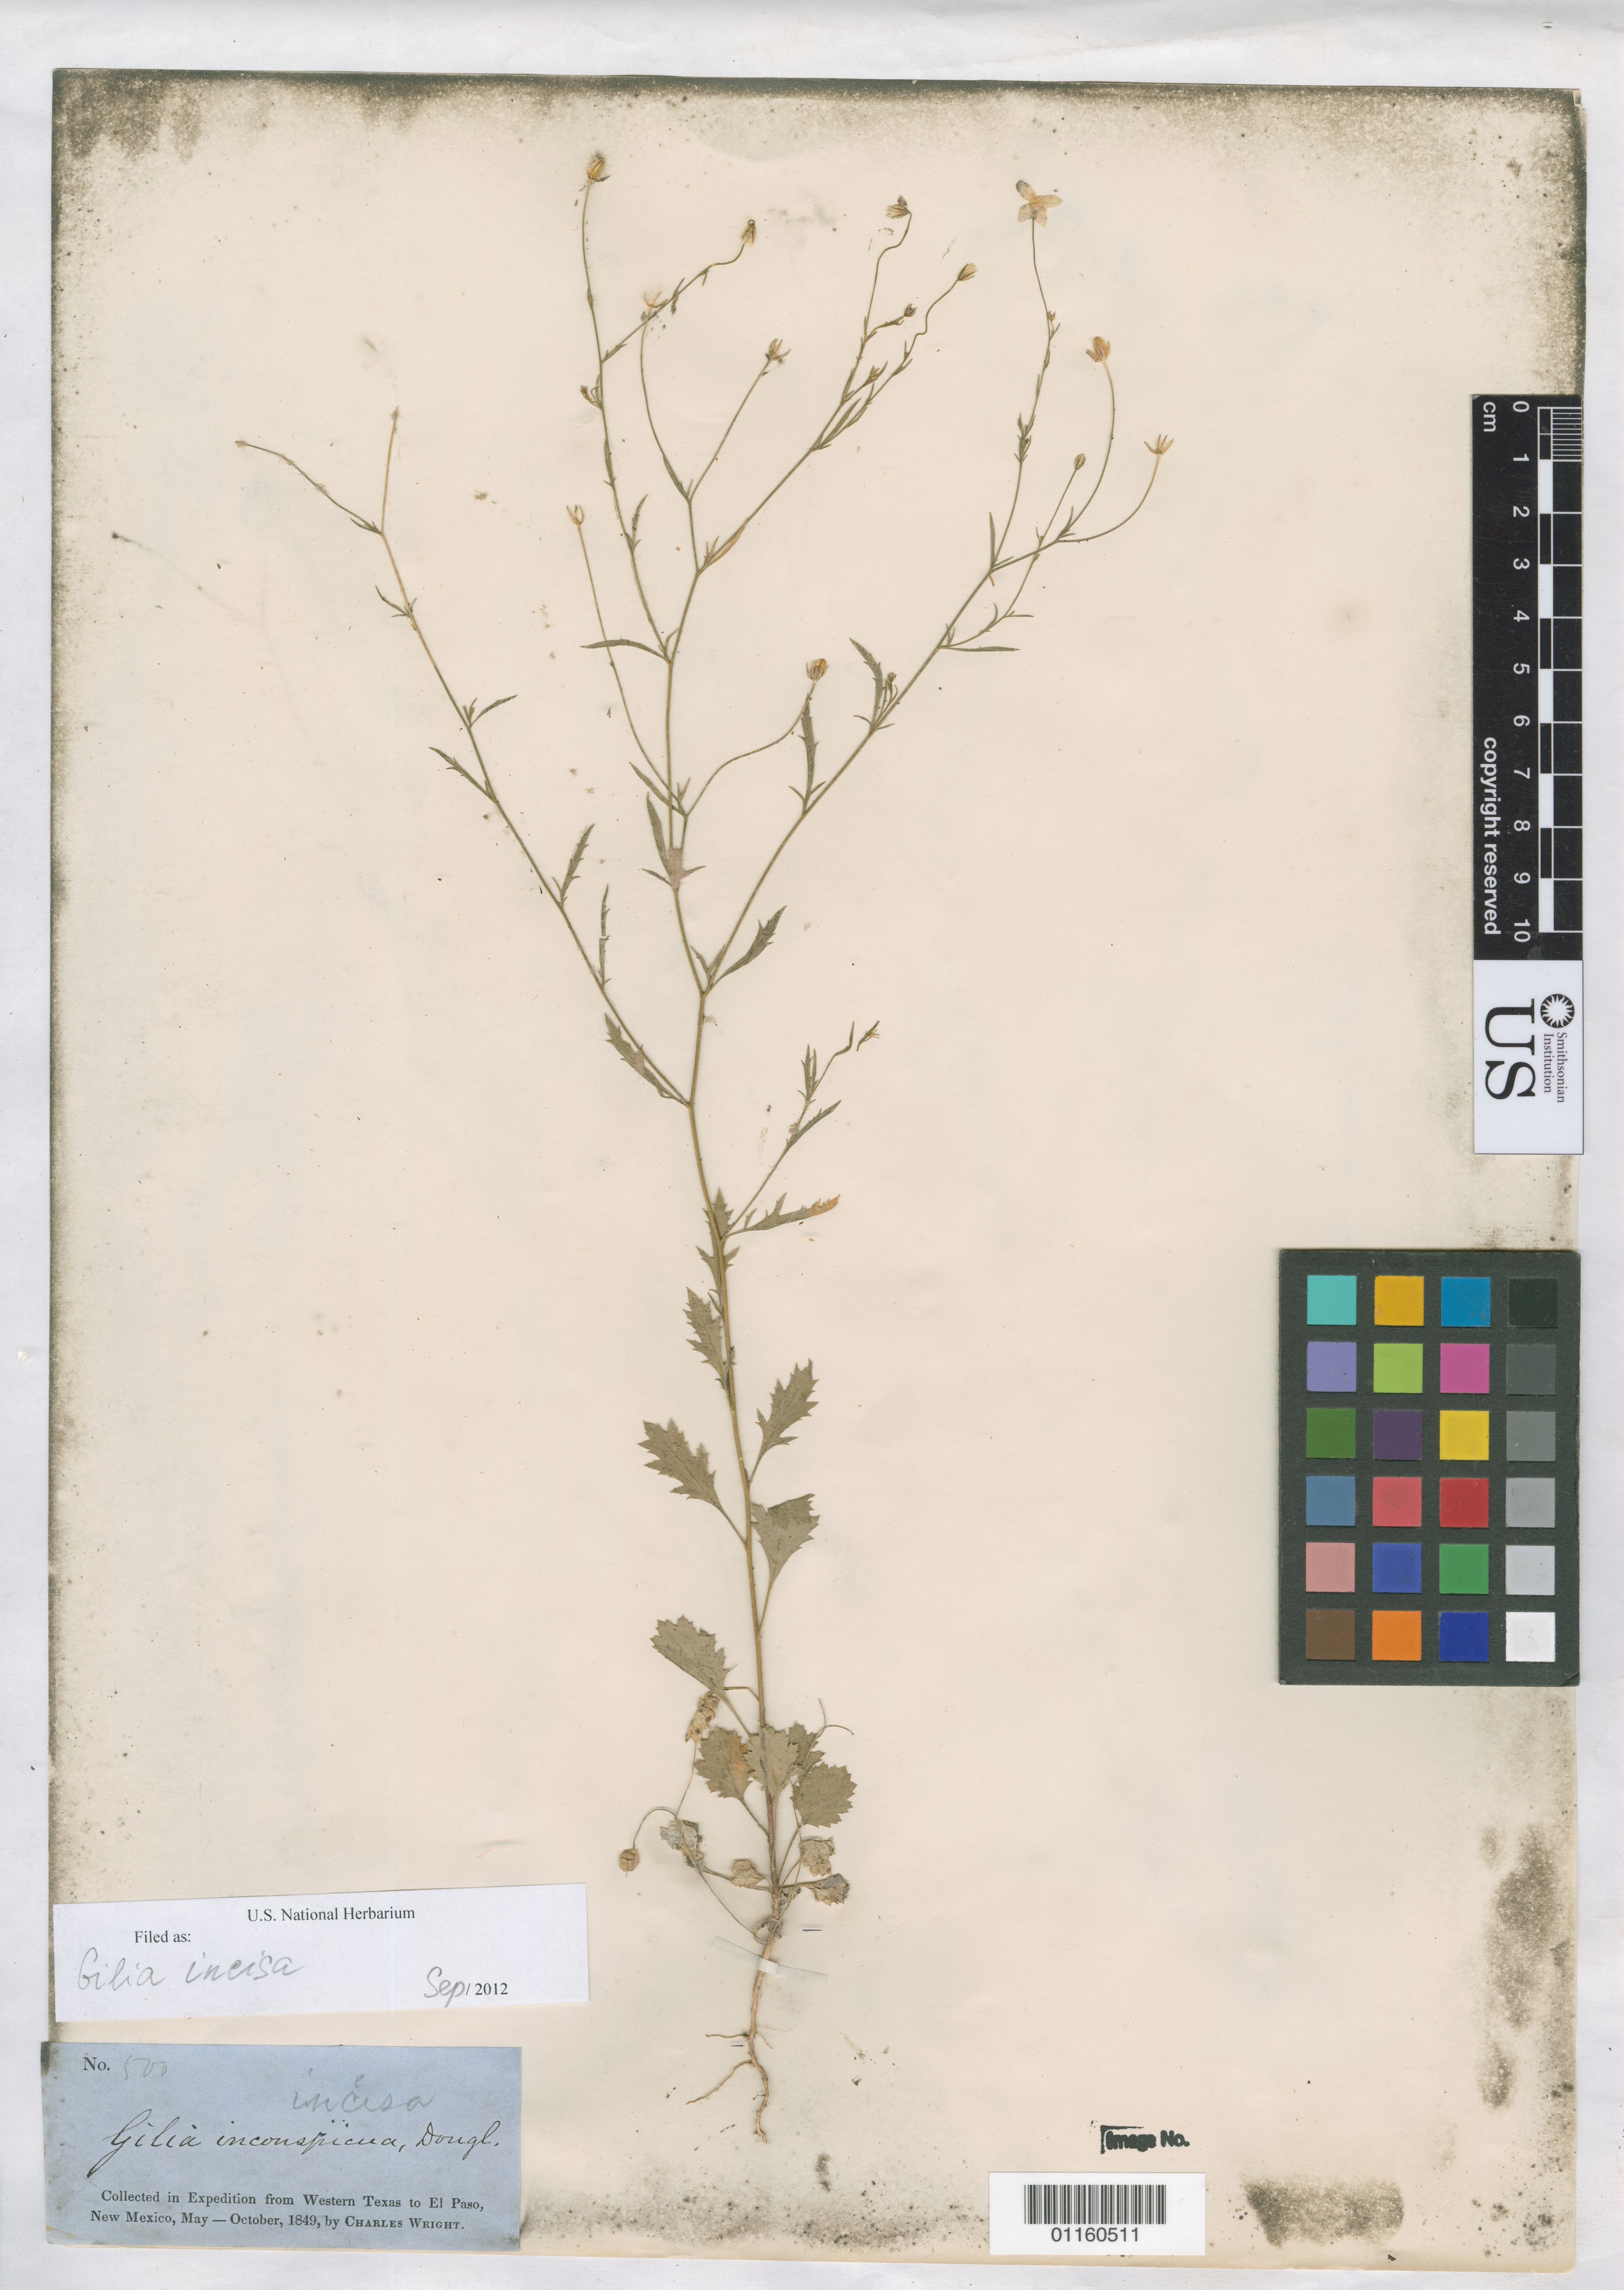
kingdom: Plantae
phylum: Tracheophyta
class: Magnoliopsida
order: Ericales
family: Polemoniaceae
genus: Giliastrum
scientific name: Giliastrum incisum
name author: (Benth.) J.M. Porter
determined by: Strong, Mark T., (BOT), Smithsonian Institution - National Museum of Natural History (UNITED STATES)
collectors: C. Wright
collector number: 500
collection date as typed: May 1849 to -- Oct 1849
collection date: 1849-05/1849-10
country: United States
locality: from Western Texas to El Paso, New Mexico